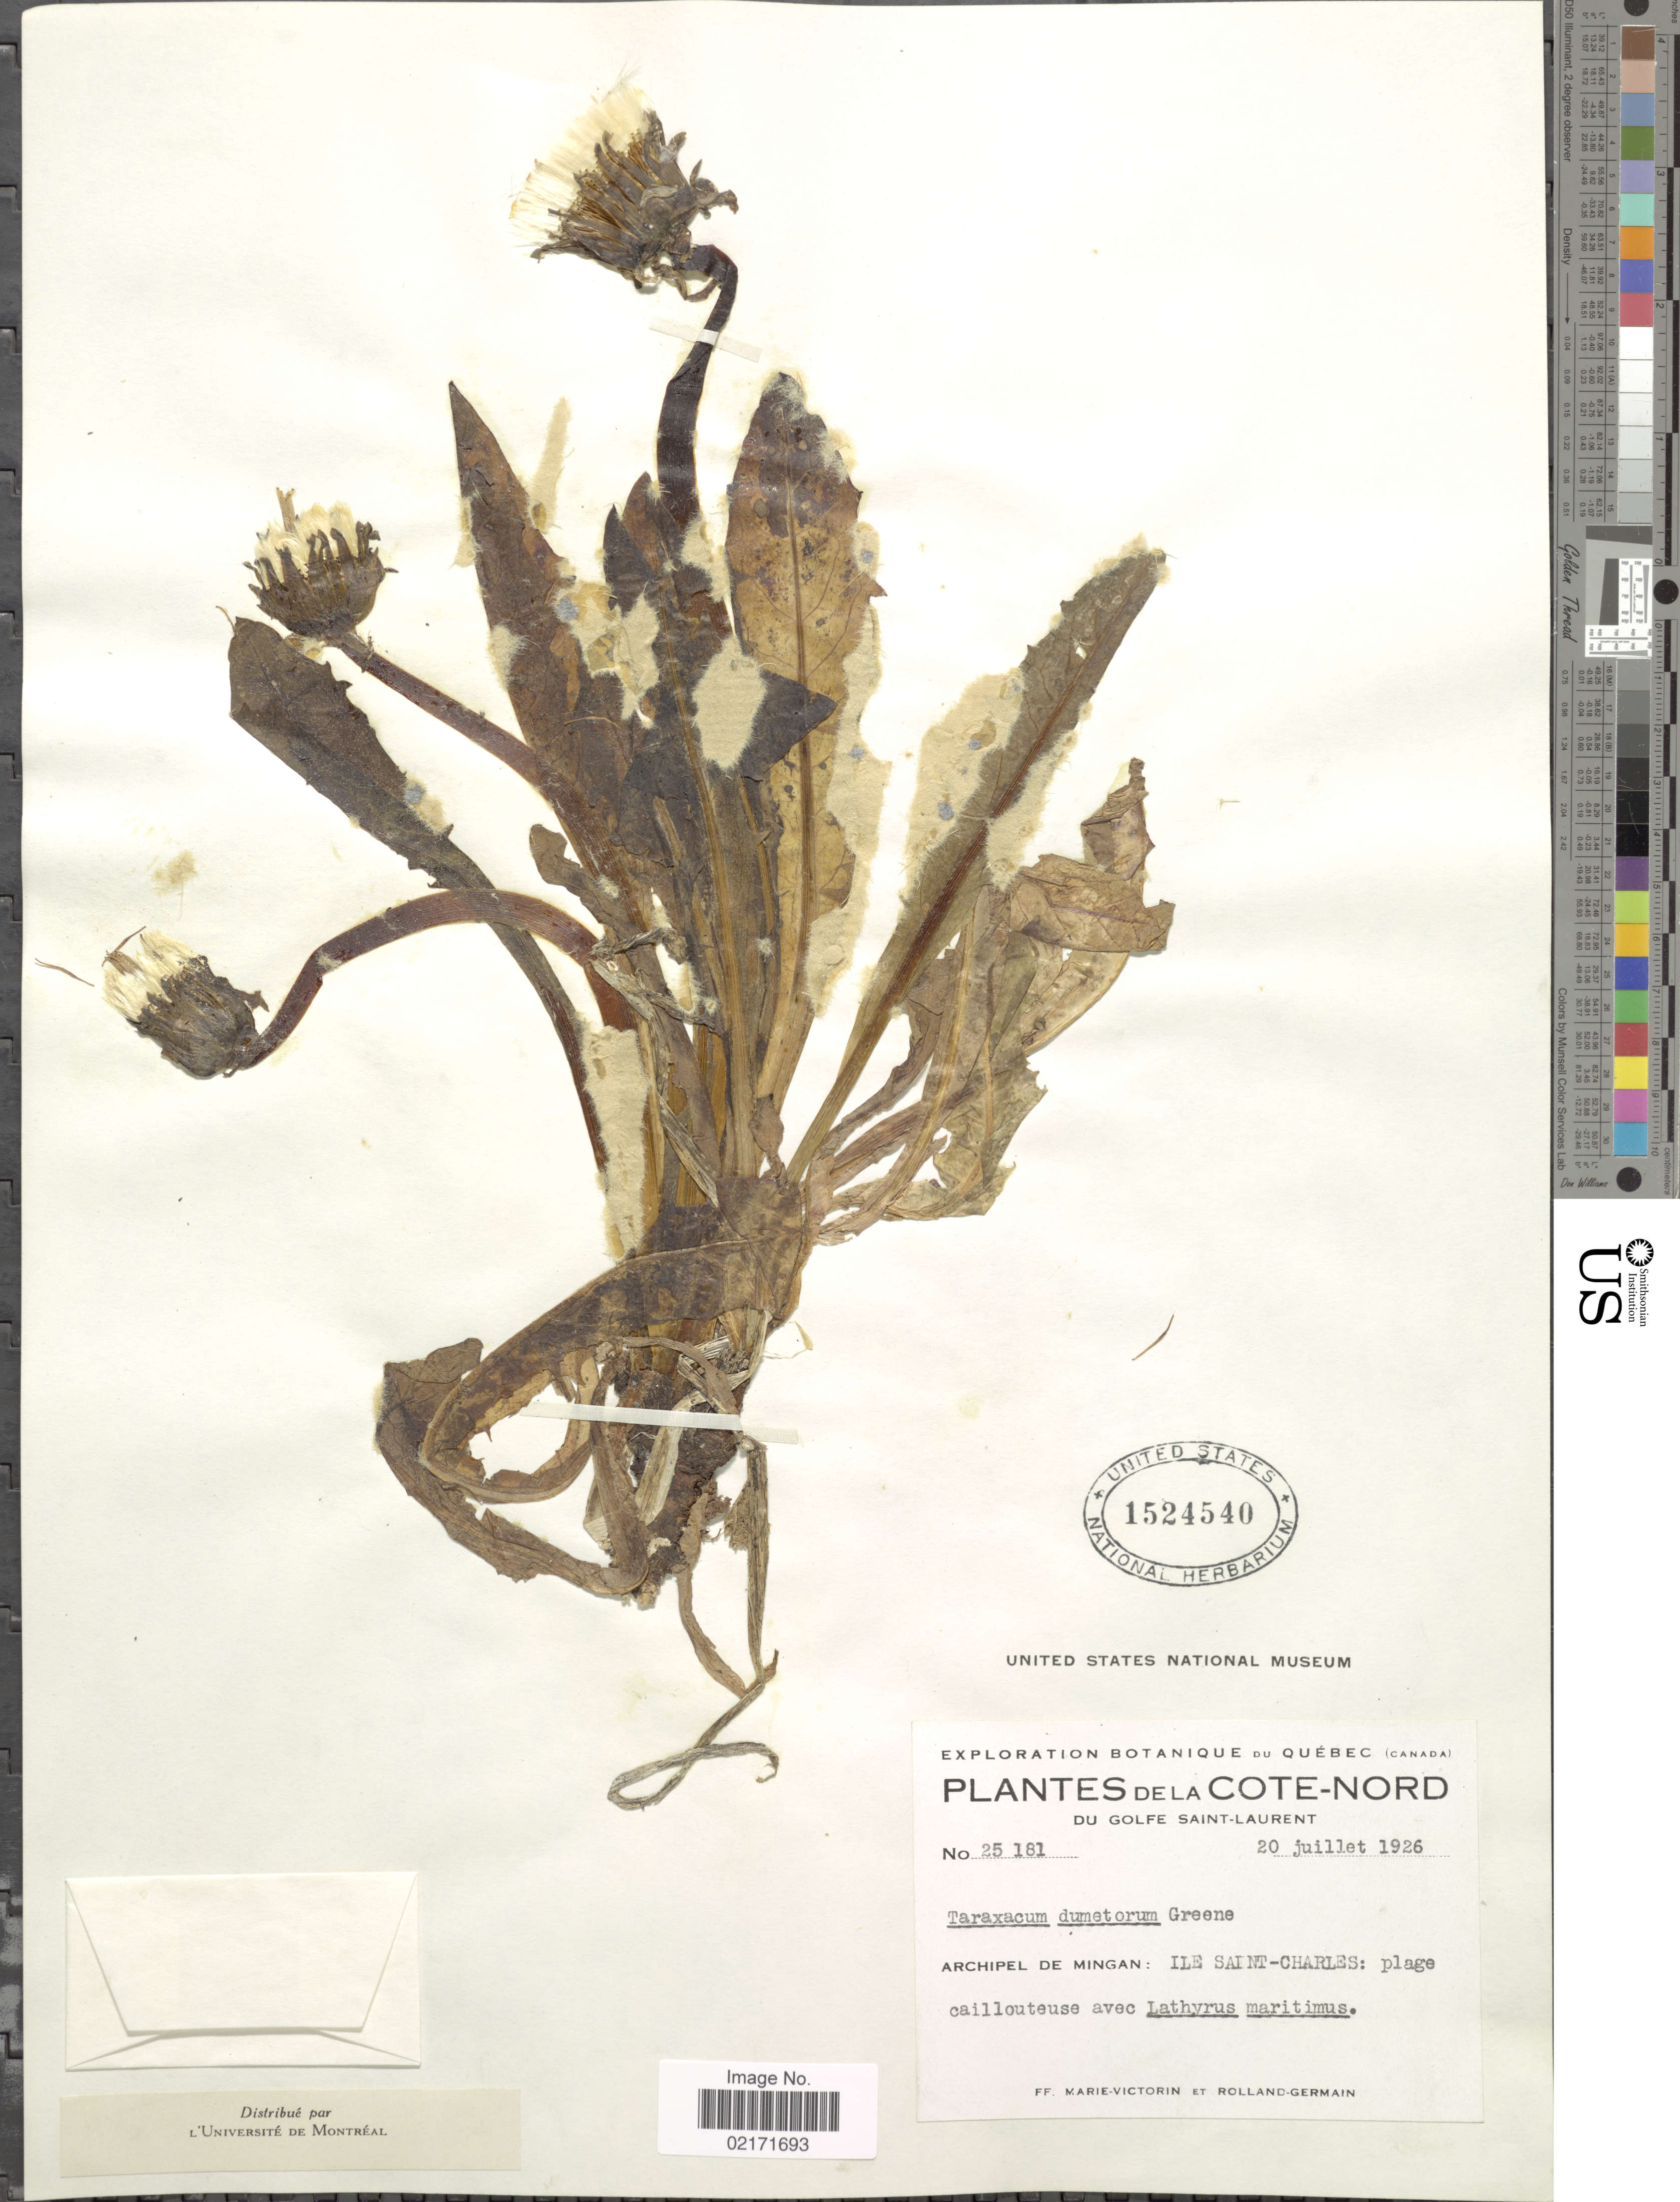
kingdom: Plantae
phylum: Tracheophyta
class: Magnoliopsida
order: Asterales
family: Asteraceae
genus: Taraxacum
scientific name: Taraxacum dumetorum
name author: Greene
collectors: F. Marie-Victorin & Rolland-Germain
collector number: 25181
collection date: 1926-07-20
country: Canada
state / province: Quebec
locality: La Cote-Nord. Du Golge Saint-Laurent. Archipel de Mingan: Ile Saint-Charles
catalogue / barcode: US 1524540